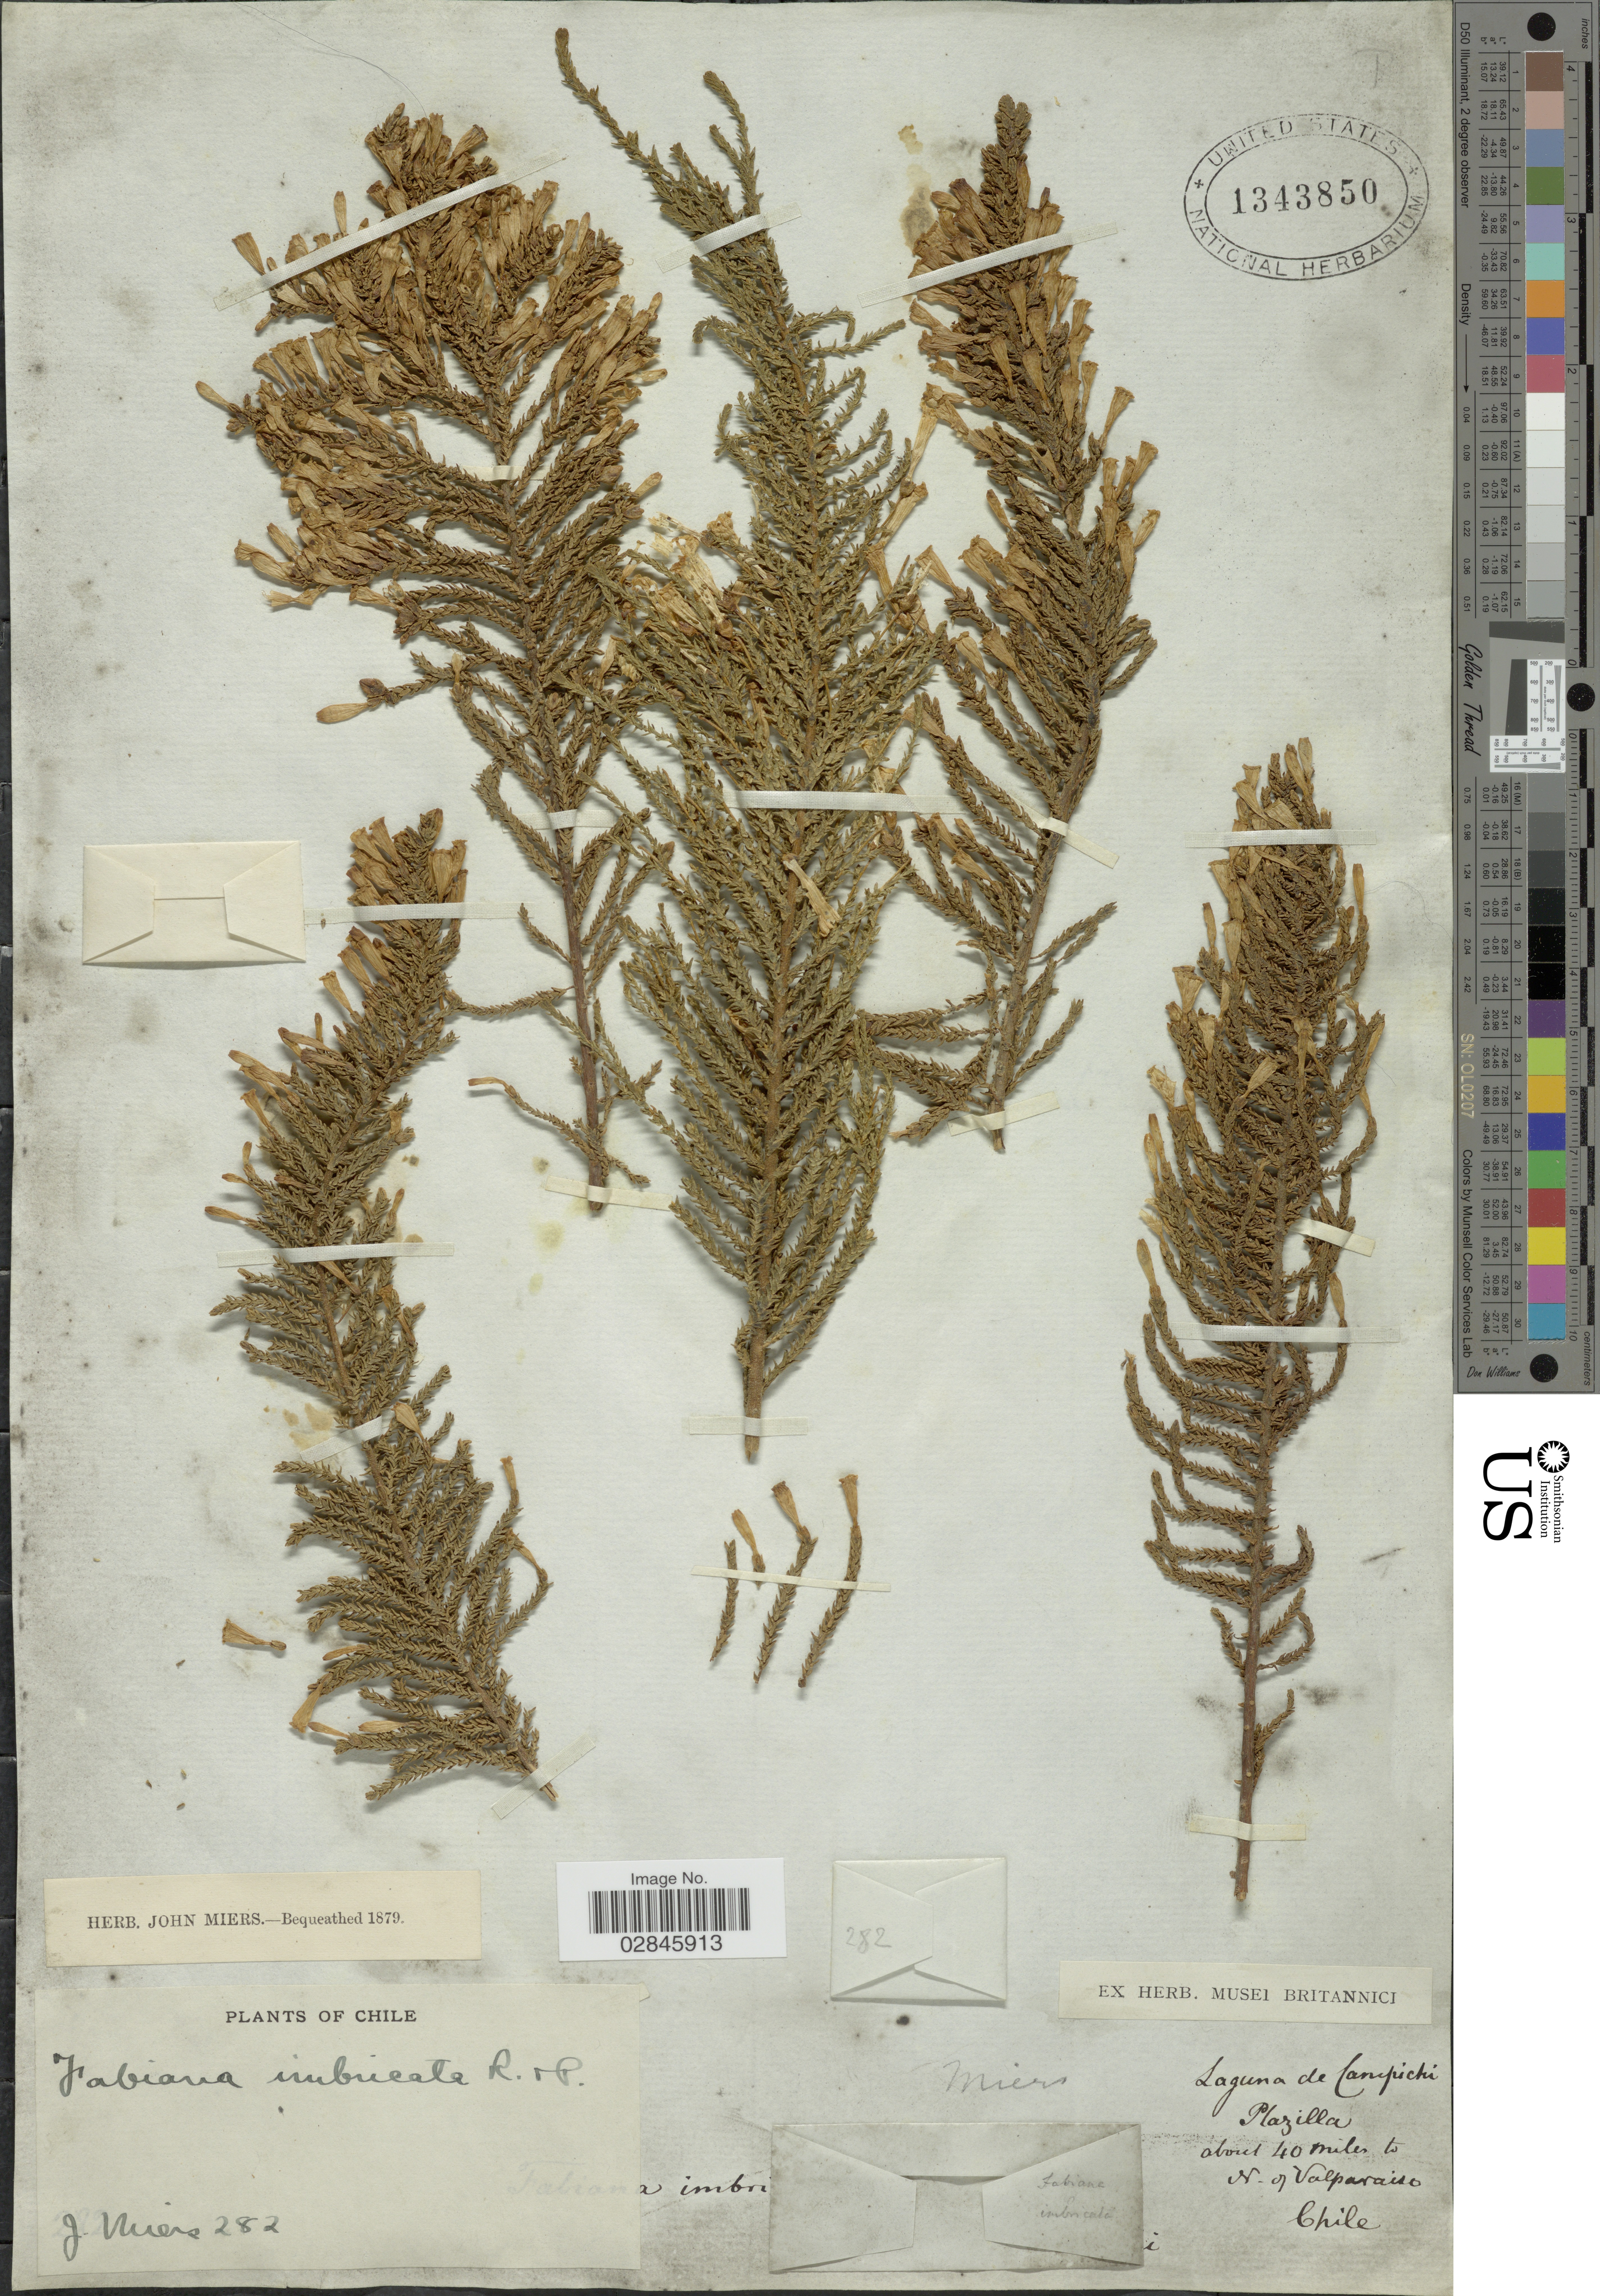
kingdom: Plantae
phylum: Tracheophyta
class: Magnoliopsida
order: Solanales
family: Solanaceae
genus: Fabiana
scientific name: Fabiana imbricata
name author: Ruiz & Pav.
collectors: J. Miers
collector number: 282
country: Chile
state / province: Valparaíso (V)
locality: Laguna de Campichi, Plazilla. About 40 miles to N. of Valparaiso.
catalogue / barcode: US 1343850